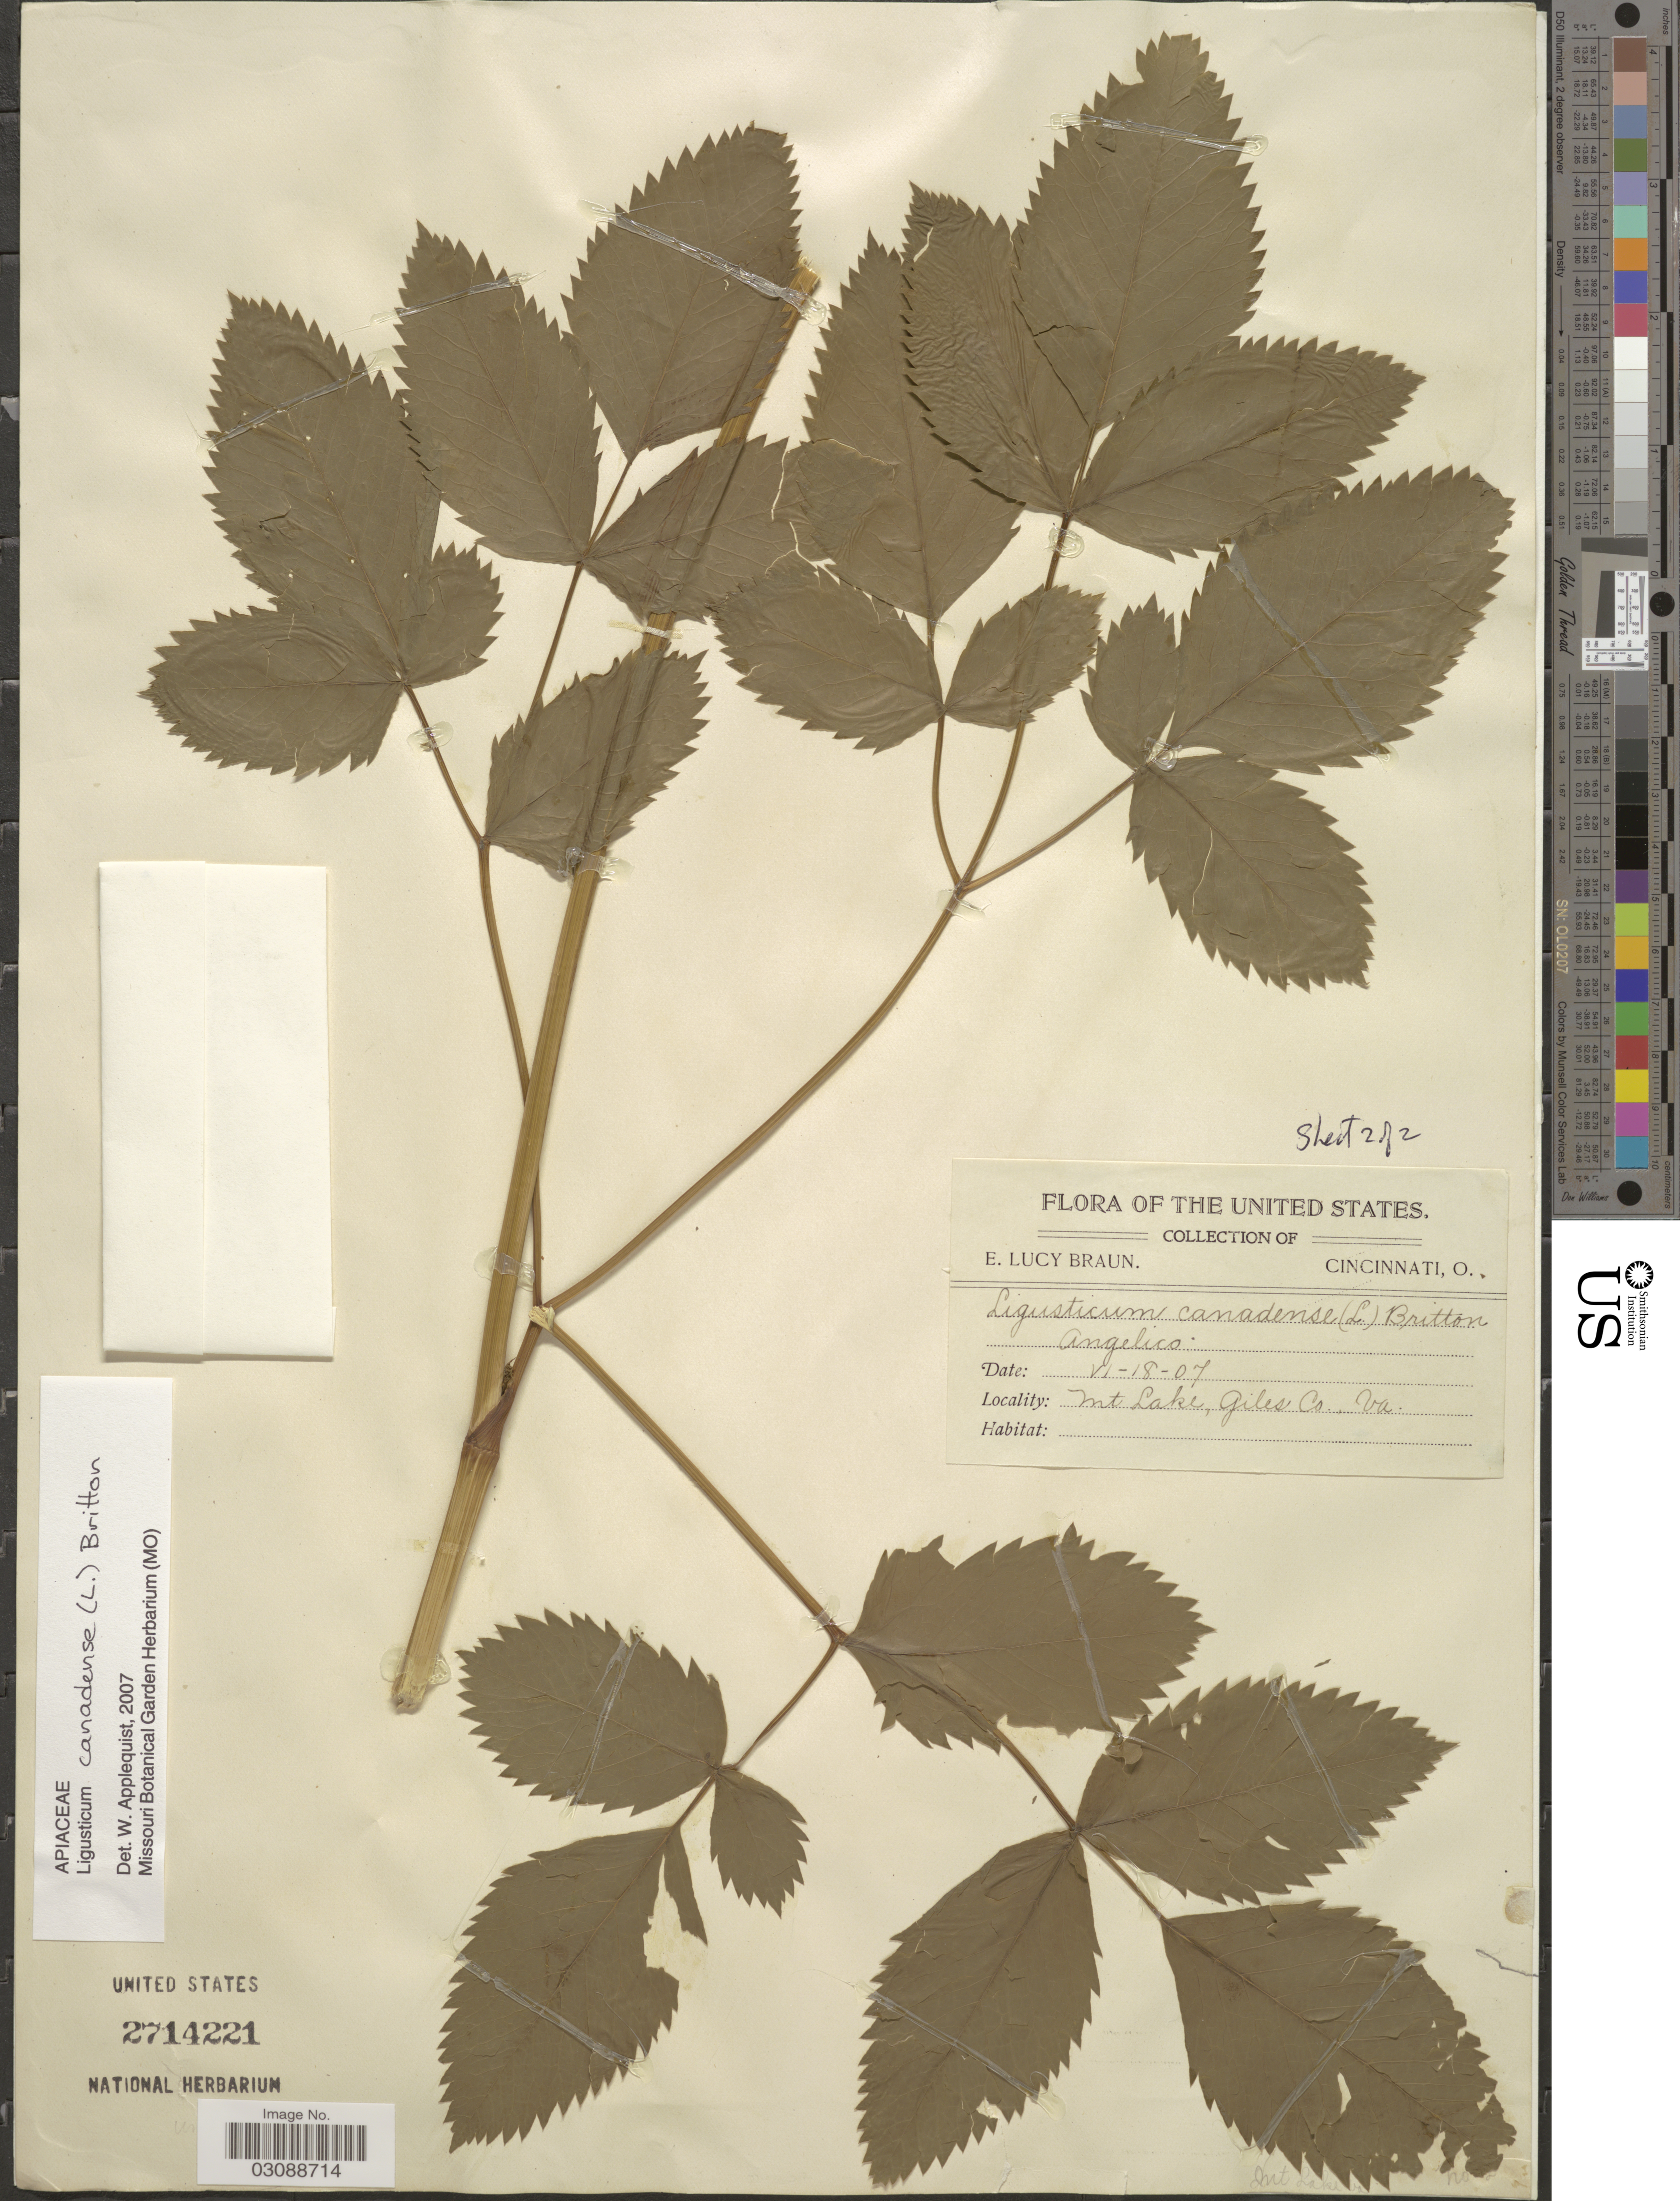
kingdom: Plantae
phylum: Tracheophyta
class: Magnoliopsida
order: Apiales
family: Apiaceae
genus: Ligusticum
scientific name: Ligusticum canadense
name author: (L.) Britton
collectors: E. L. Braun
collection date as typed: Transcribed d/m/y: 18/6/7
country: United States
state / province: Virginia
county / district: Giles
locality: Mt. Lake, Giles Co.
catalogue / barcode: US 2714221